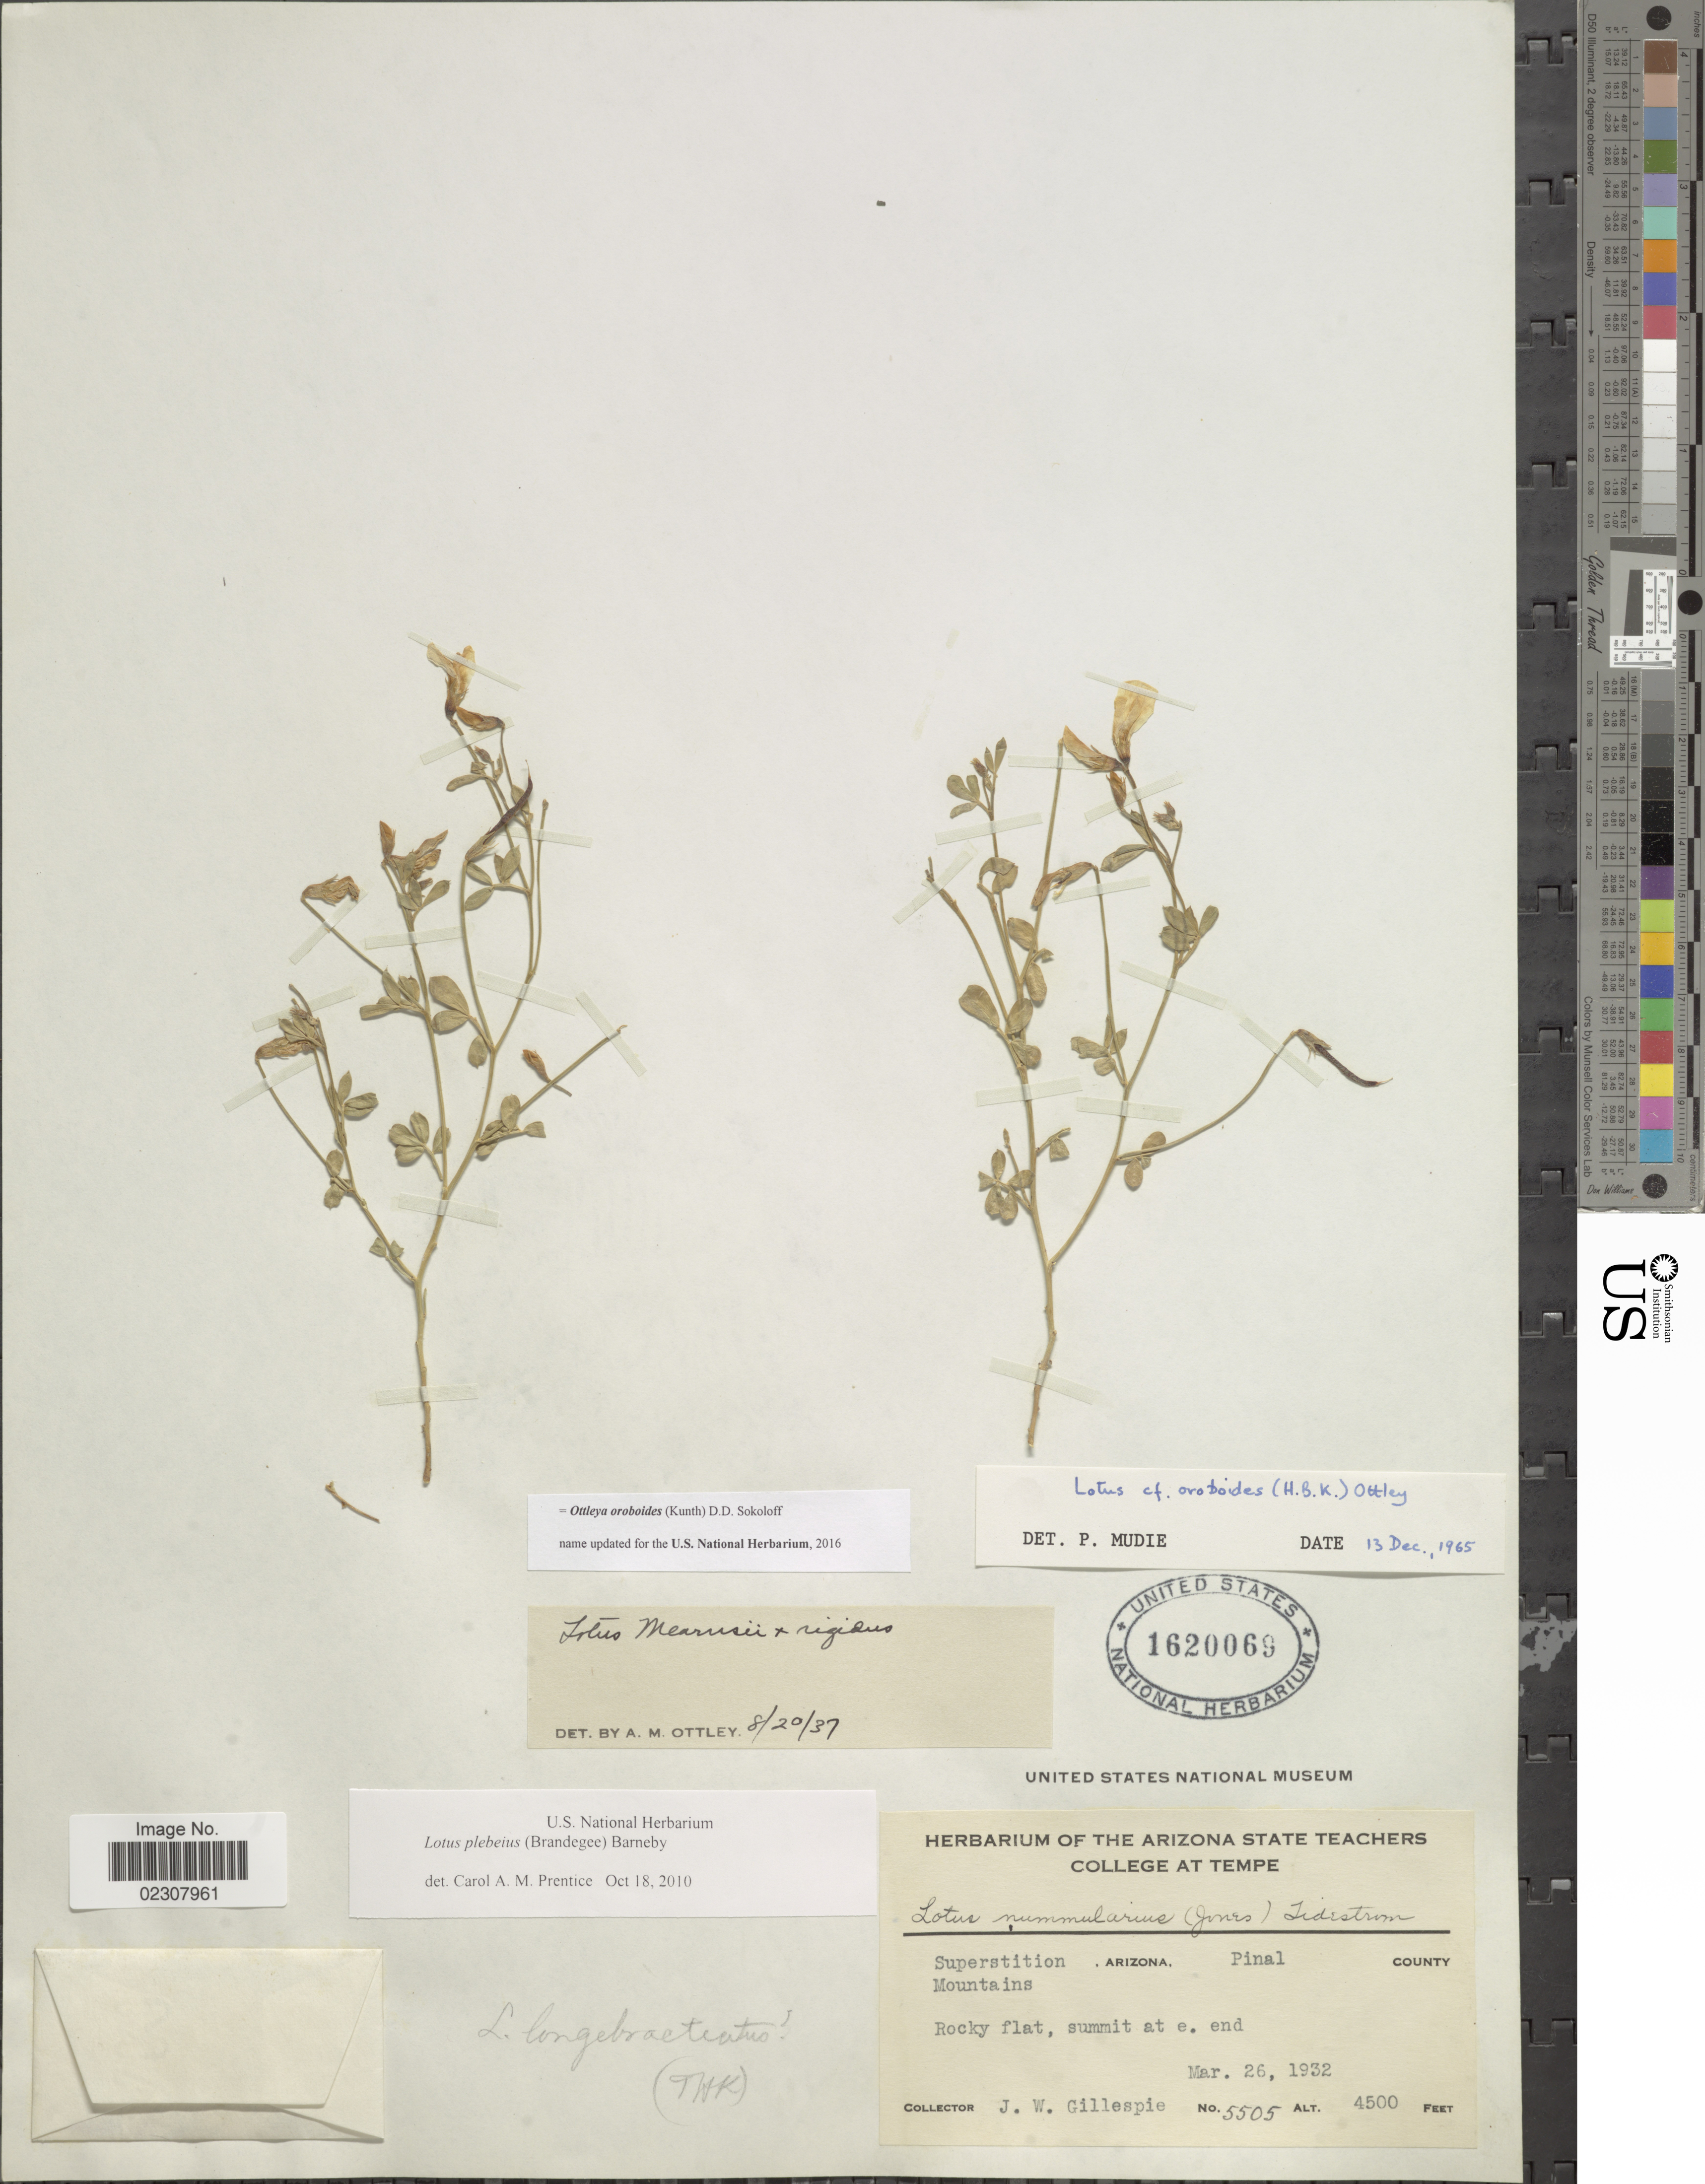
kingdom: Plantae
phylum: Tracheophyta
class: Magnoliopsida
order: Fabales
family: Fabaceae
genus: Ottleya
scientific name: Ottleya oroboides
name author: (Kunth) D.D. Sokoloff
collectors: J. W. Gillespie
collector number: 5505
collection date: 1932-03-26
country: United States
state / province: Arizona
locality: Superstition Mountains, Pinal County, Rocky flat, summit at e. end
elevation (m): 1372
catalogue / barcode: US 1620069